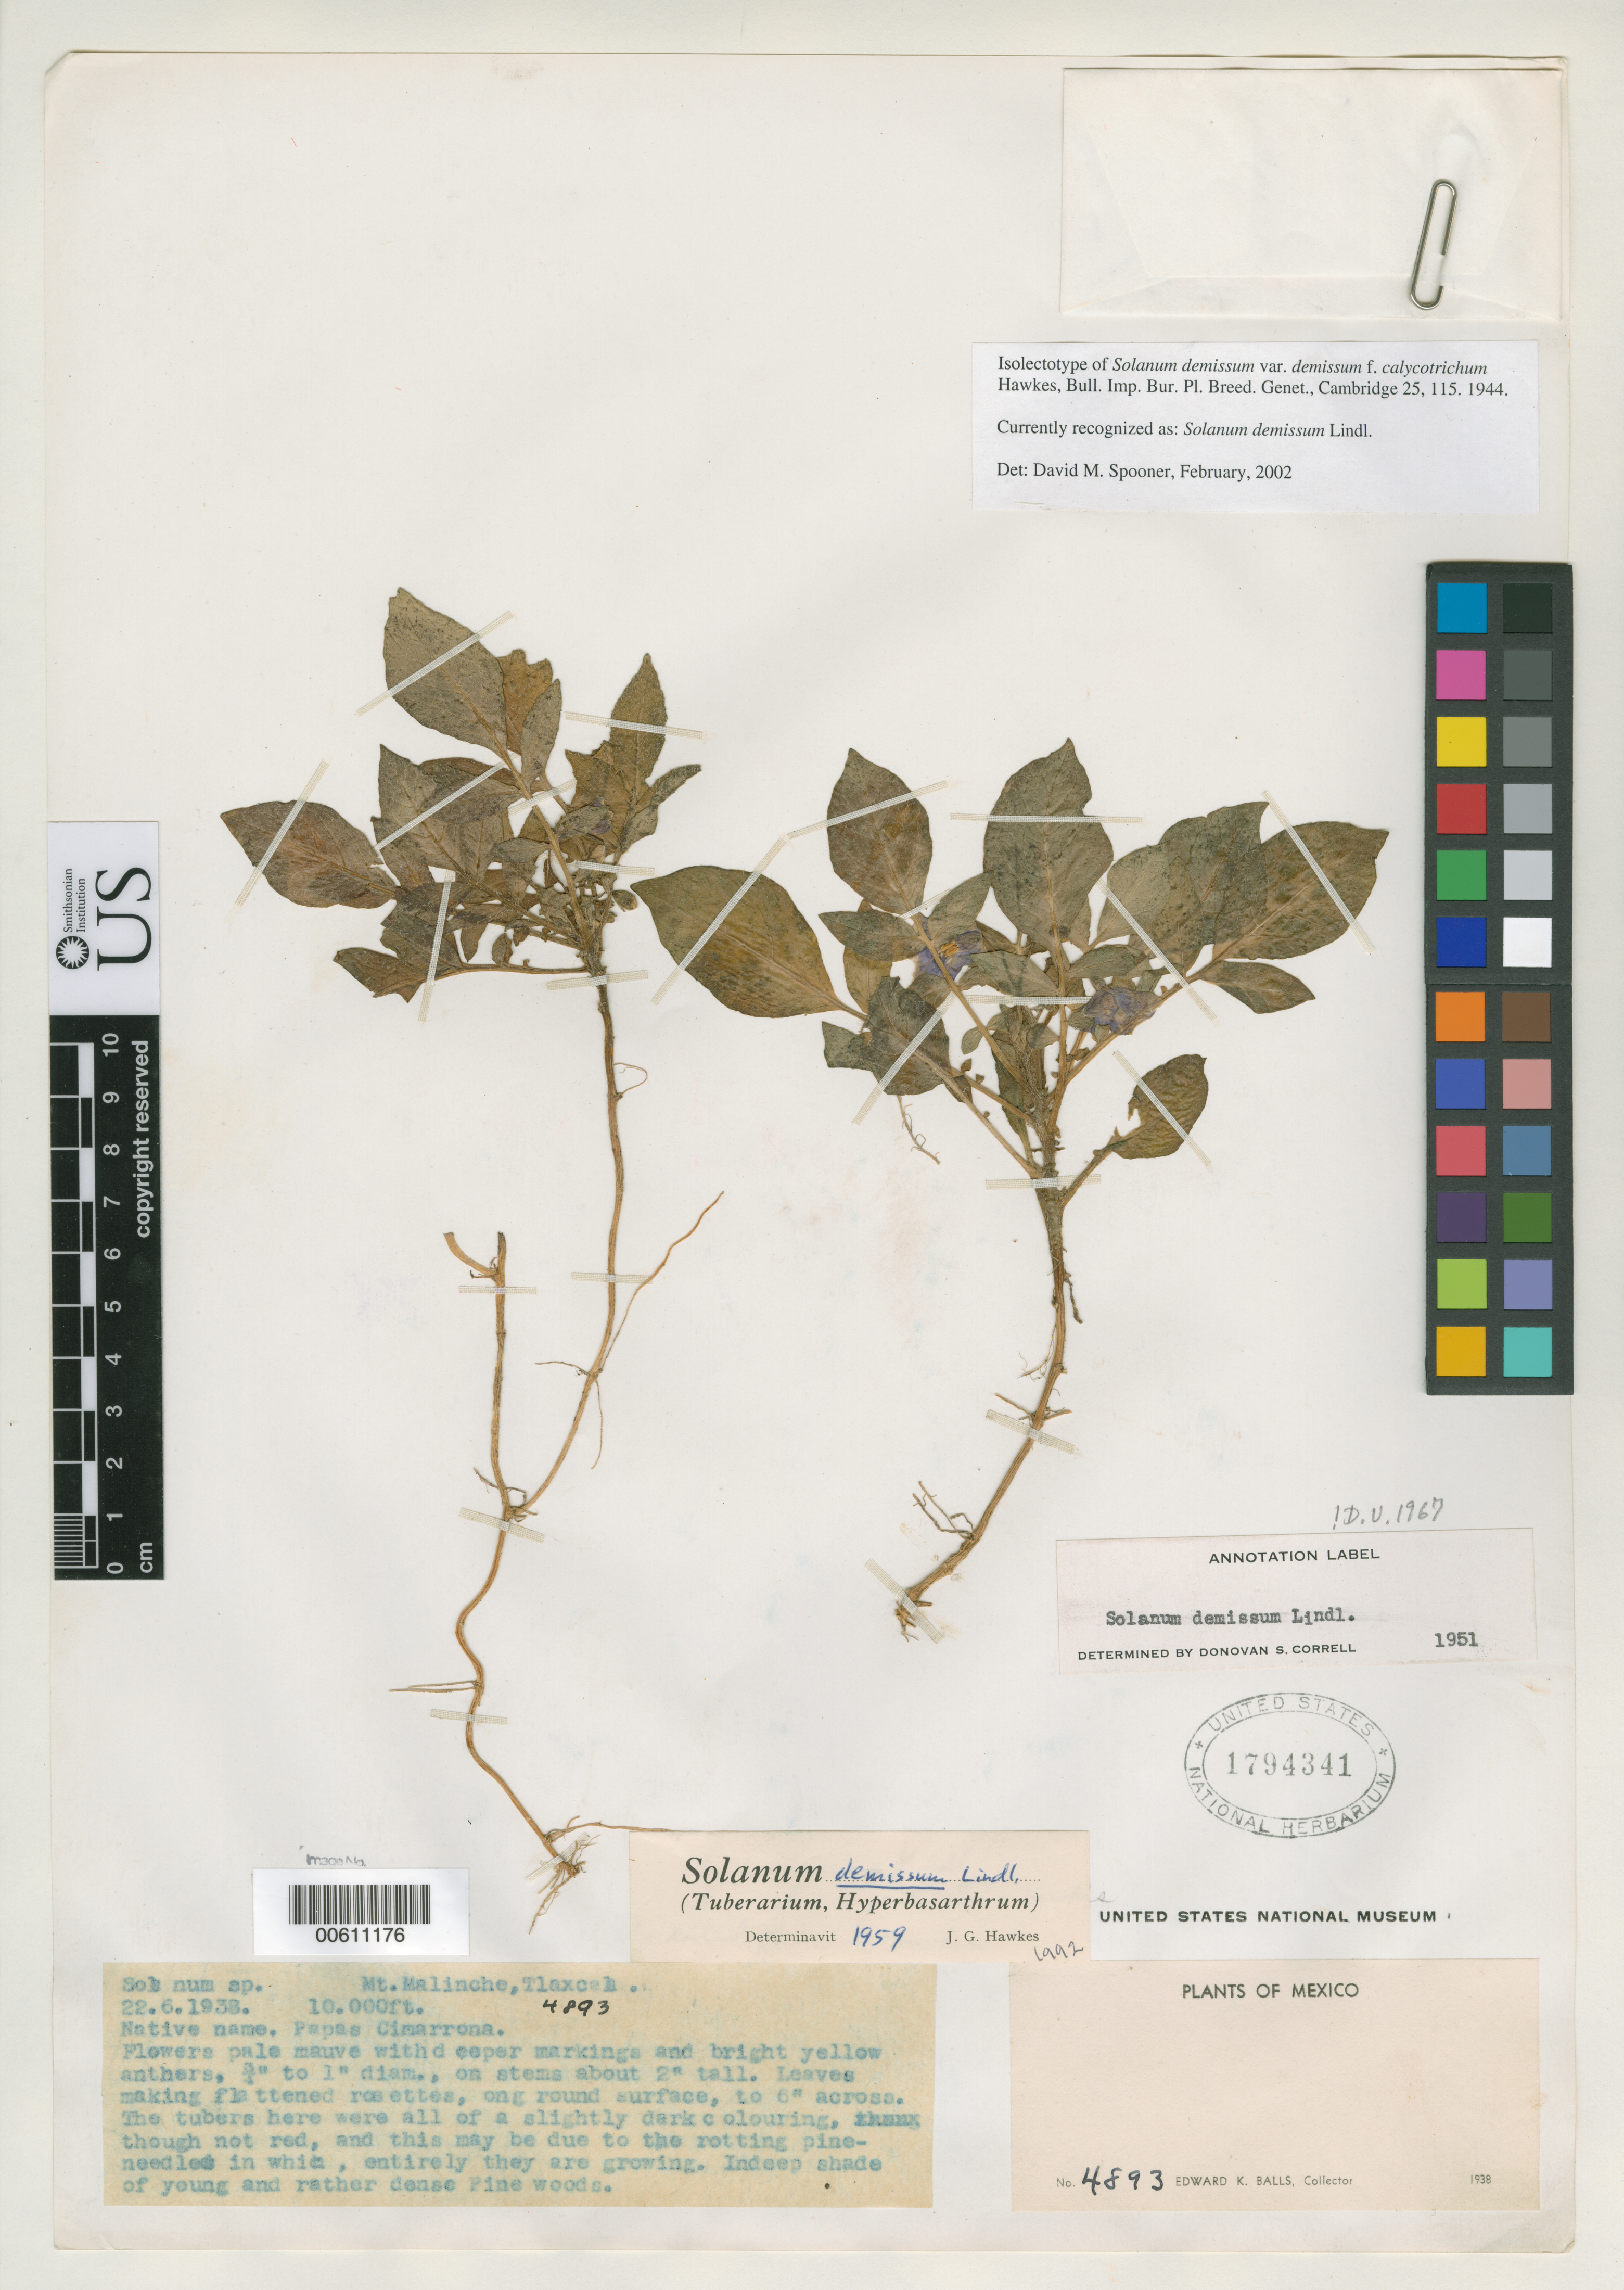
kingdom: Plantae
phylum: Tracheophyta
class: Magnoliopsida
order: Solanales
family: Solanaceae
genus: Solanum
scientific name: Solanum demissum f. calycotrichum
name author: Hawkes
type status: Isolectotype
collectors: E. K. Balls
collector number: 4893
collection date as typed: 22 Jun 1938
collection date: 1938-06-22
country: Mexico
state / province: Tlaxcala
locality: Mount Malinche.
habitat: In deep woods of young and rather dense pine woods.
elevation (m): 3048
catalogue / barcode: US 1794341